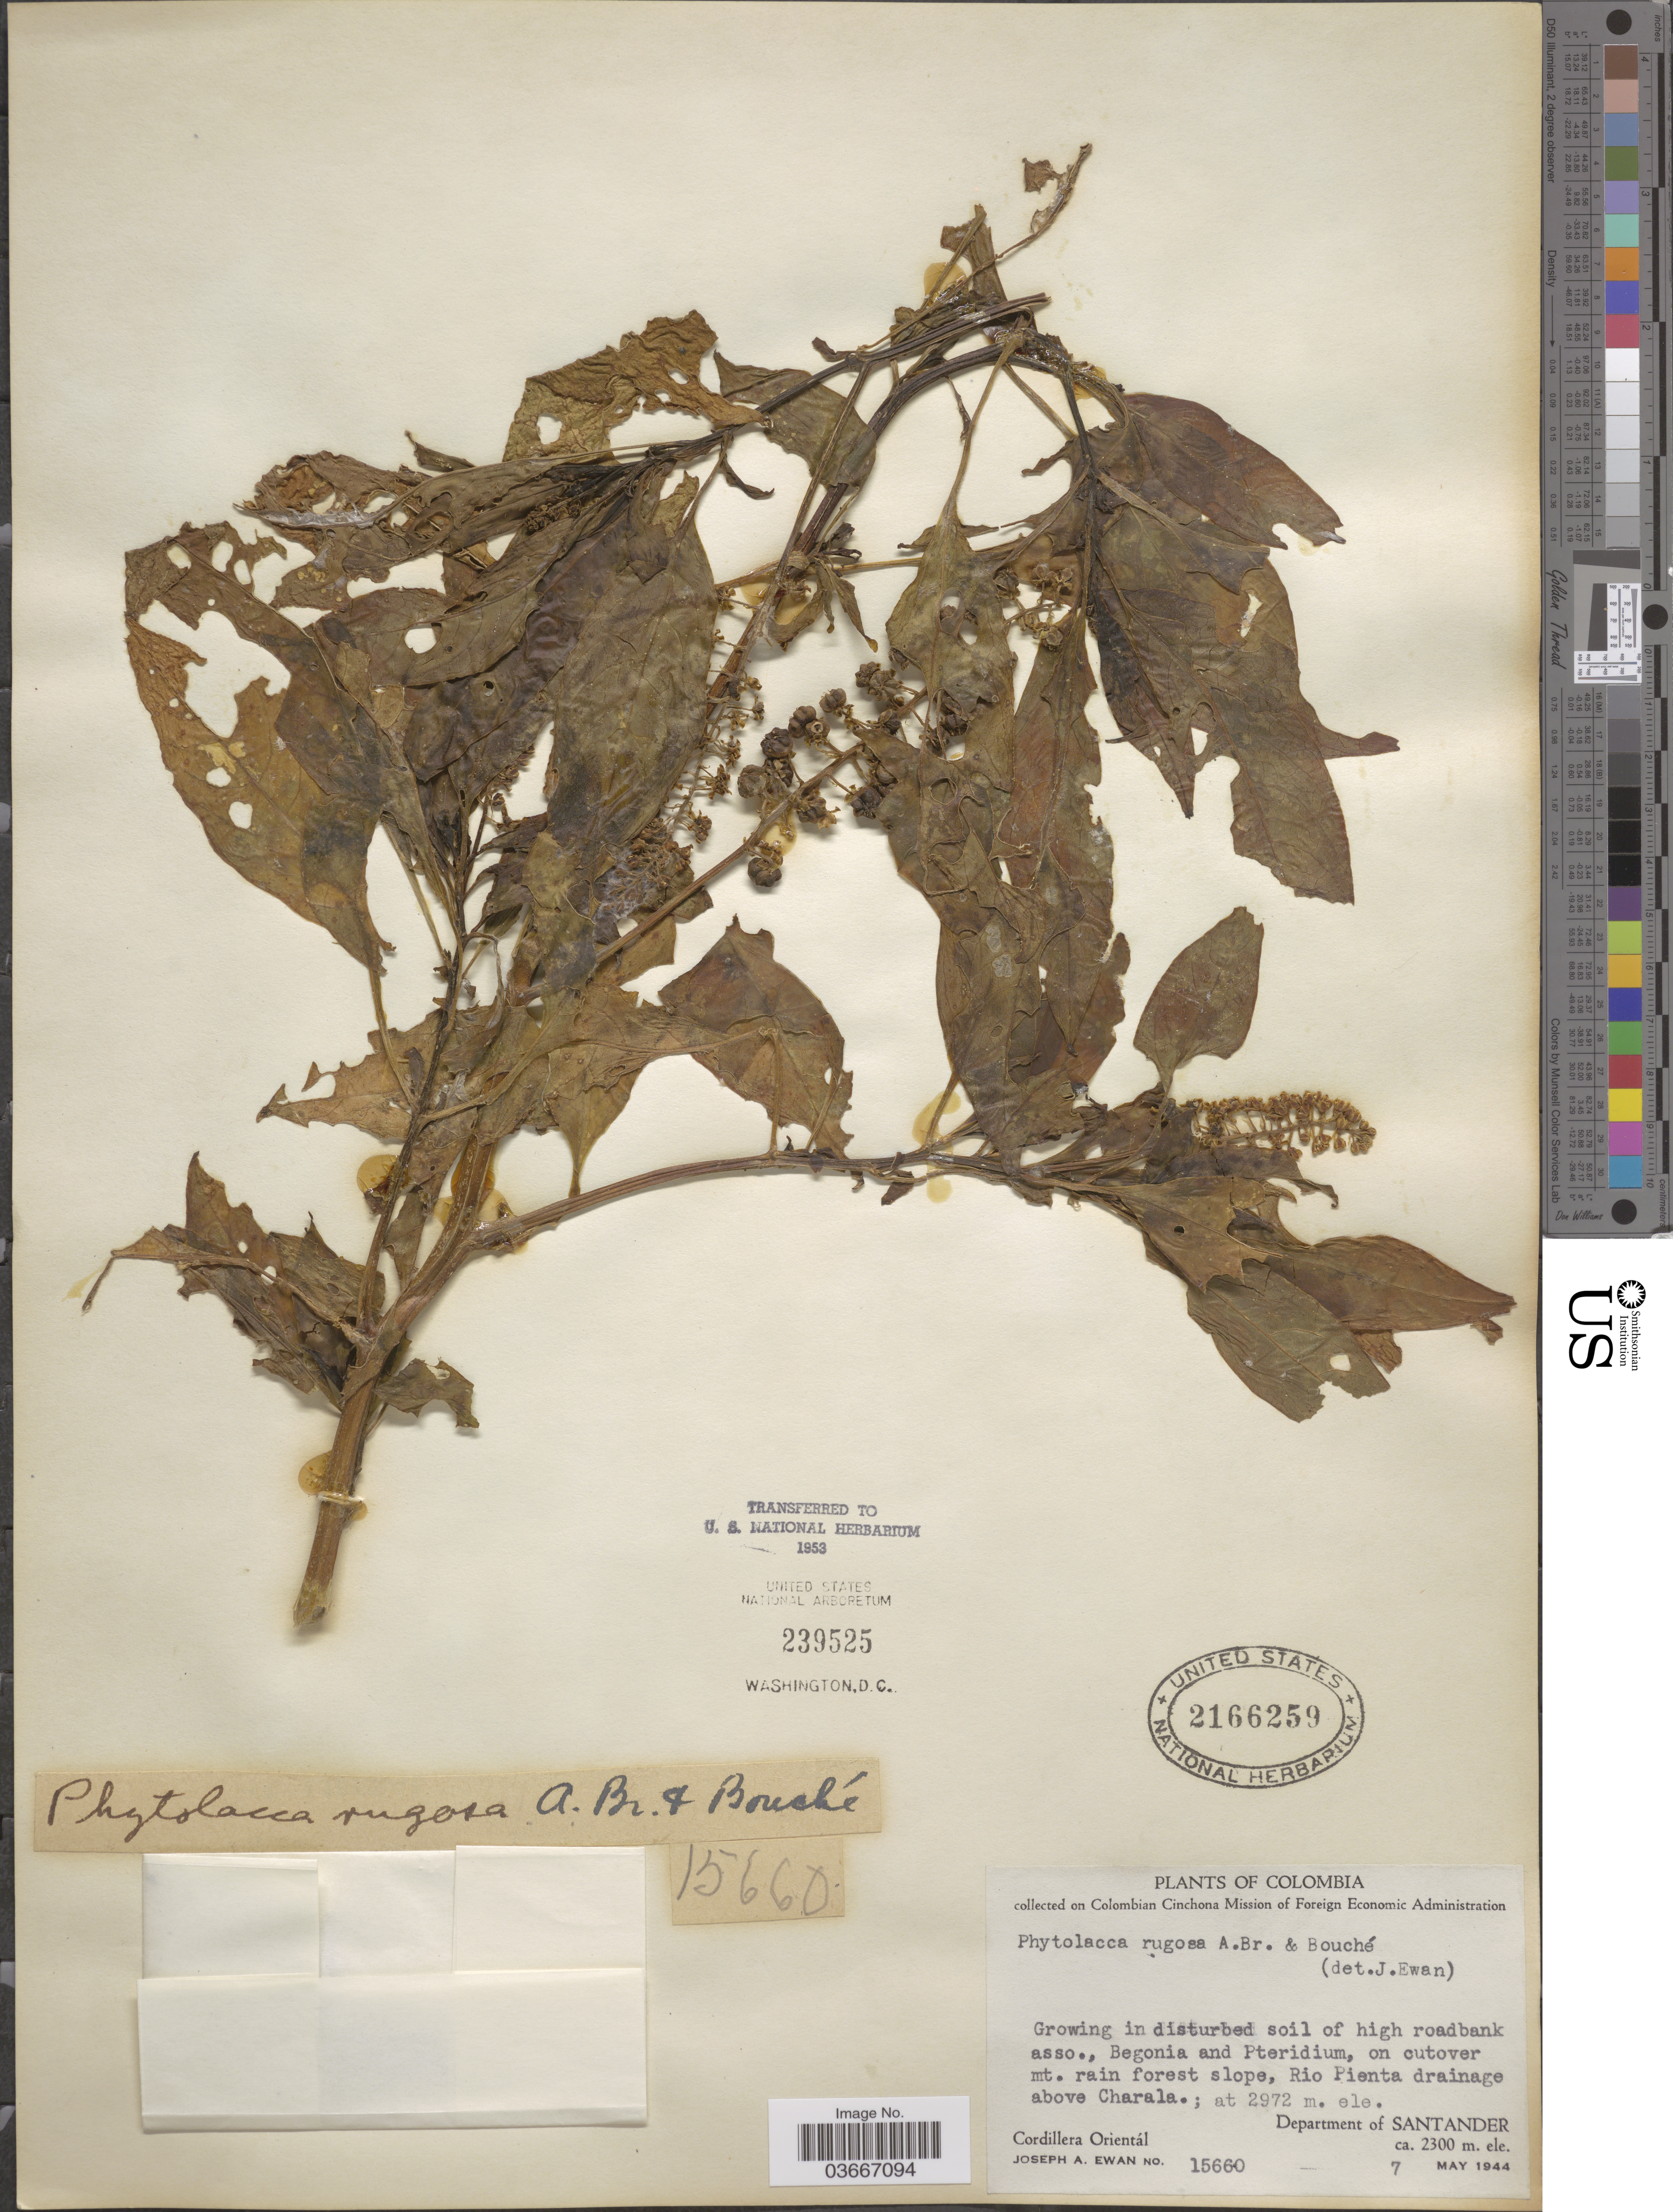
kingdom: Plantae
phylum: Tracheophyta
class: Magnoliopsida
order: Caryophyllales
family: Phytolaccaceae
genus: Phytolacca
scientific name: Phytolacca rugosa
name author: A. Braun & C.D. Bouché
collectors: J. A. Ewan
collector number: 15660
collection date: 1944-05-07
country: Colombia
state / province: Santander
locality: On cutover mt. rain forest slope, Rio Pienta drainage above Charala. Department of Santander. Cordillera Orientál.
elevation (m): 2972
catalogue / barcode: US 2166259